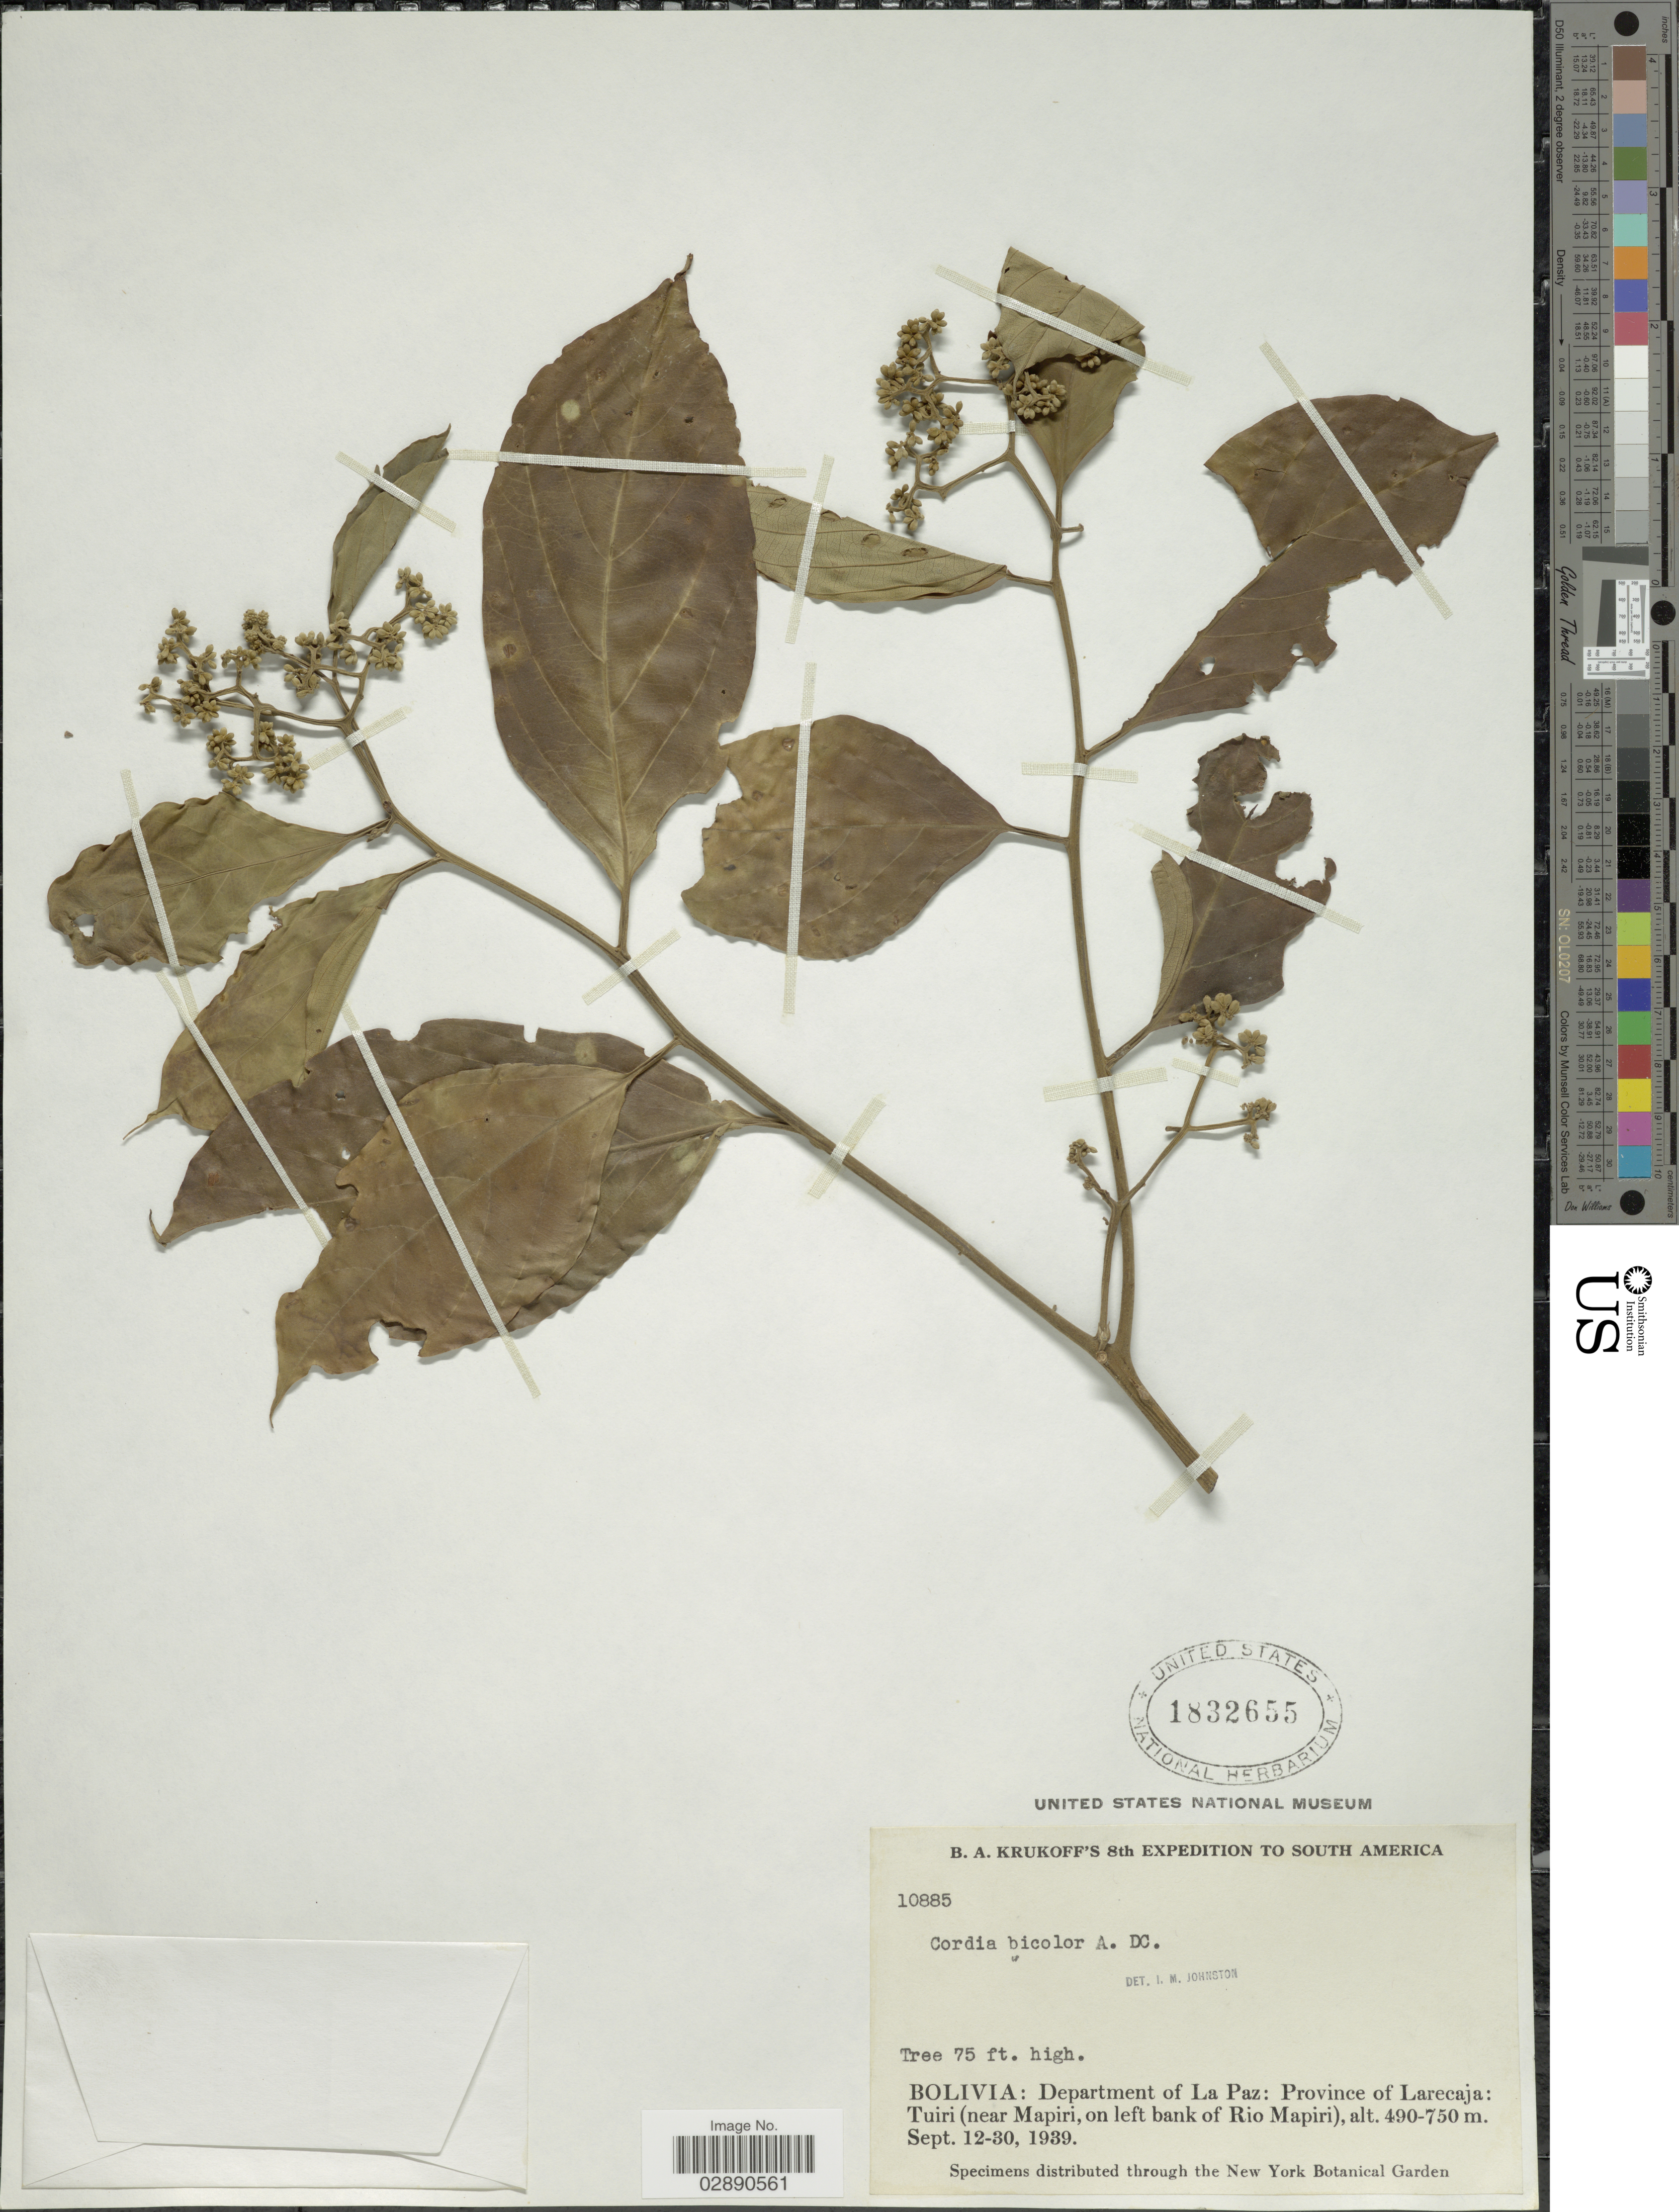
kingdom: Plantae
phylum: Tracheophyta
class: Magnoliopsida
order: Boraginales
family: Cordiaceae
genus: Cordia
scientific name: Cordia bicolor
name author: A. DC.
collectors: B. A. Krukoff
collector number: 10885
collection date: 1939-09-12/1939-09-30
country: Bolivia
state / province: La Paz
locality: Department of La Paz: Province of Larecaja: Tuiri (near Mapiri, on left bank of Rio Mapiri).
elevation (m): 490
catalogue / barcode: US 1832655